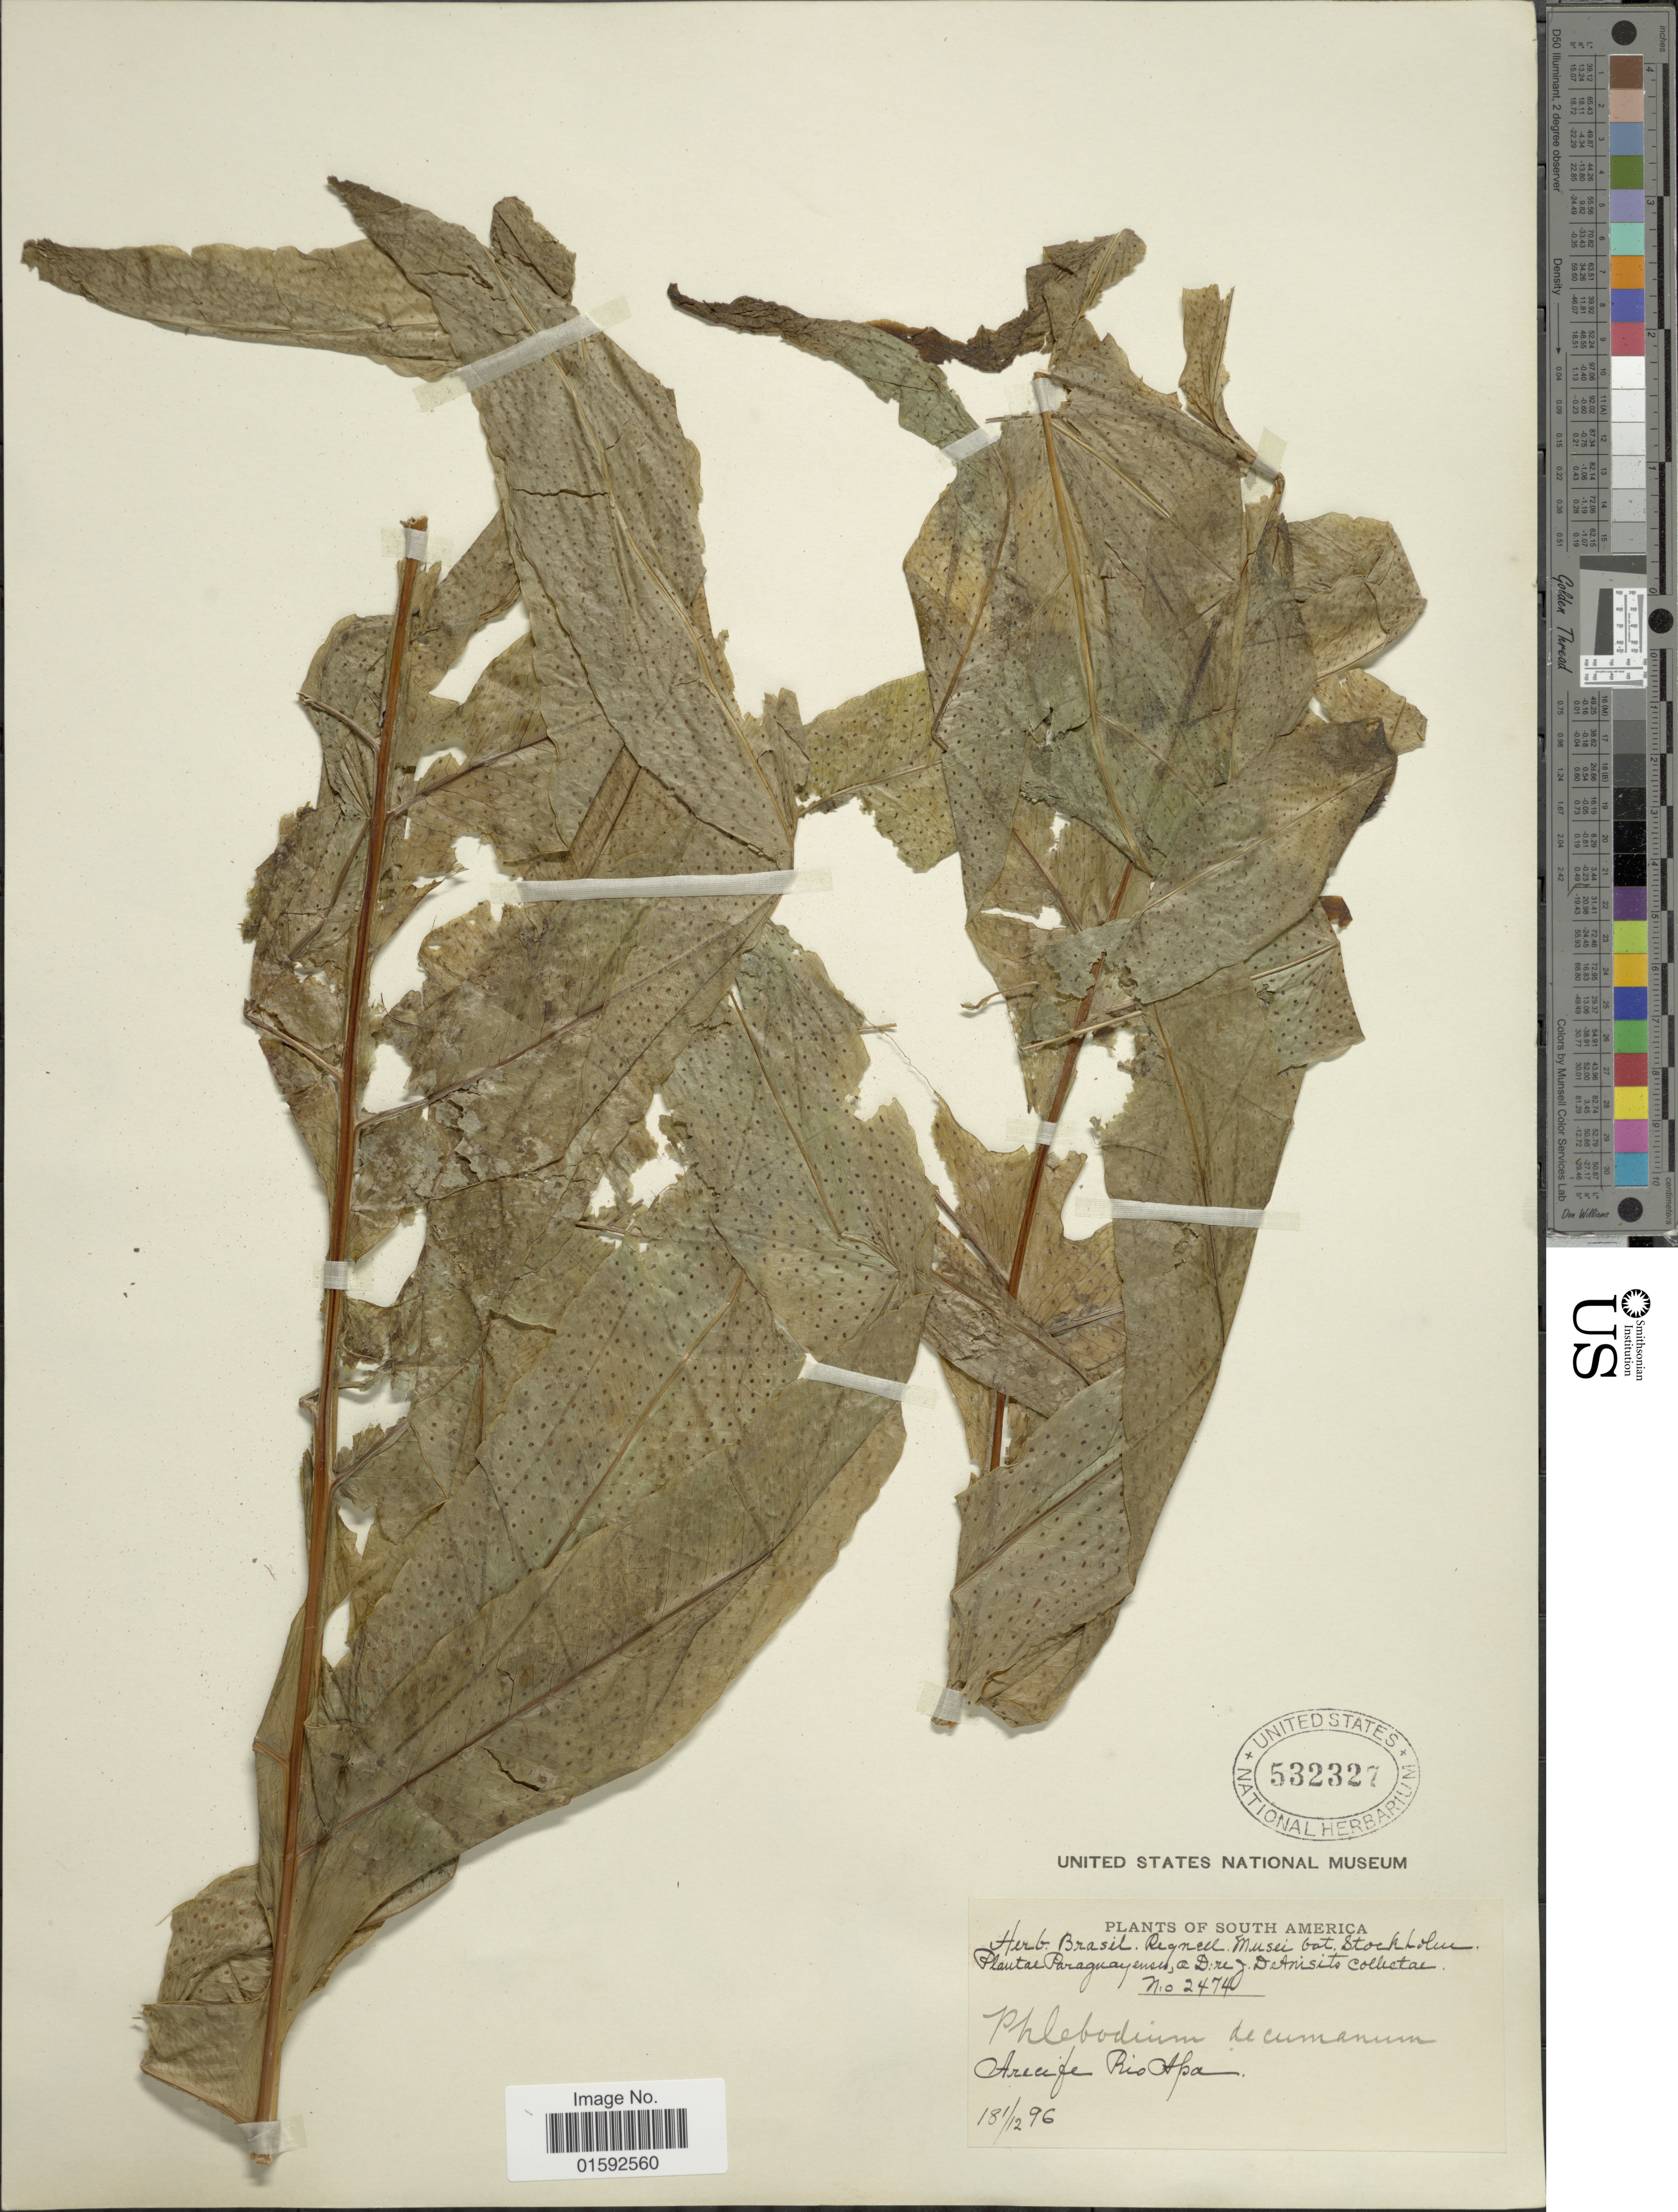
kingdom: Plantae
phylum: Tracheophyta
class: Polypodiopsida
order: Polypodiales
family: Polypodiaceae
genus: Phlebodium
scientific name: Phlebodium decumanum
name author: (Willd.) J. Sm.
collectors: J. D. Anisits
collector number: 2474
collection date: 1896-12-01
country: Paraguay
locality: South America, Arecife Rio Apa.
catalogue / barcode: US 532327